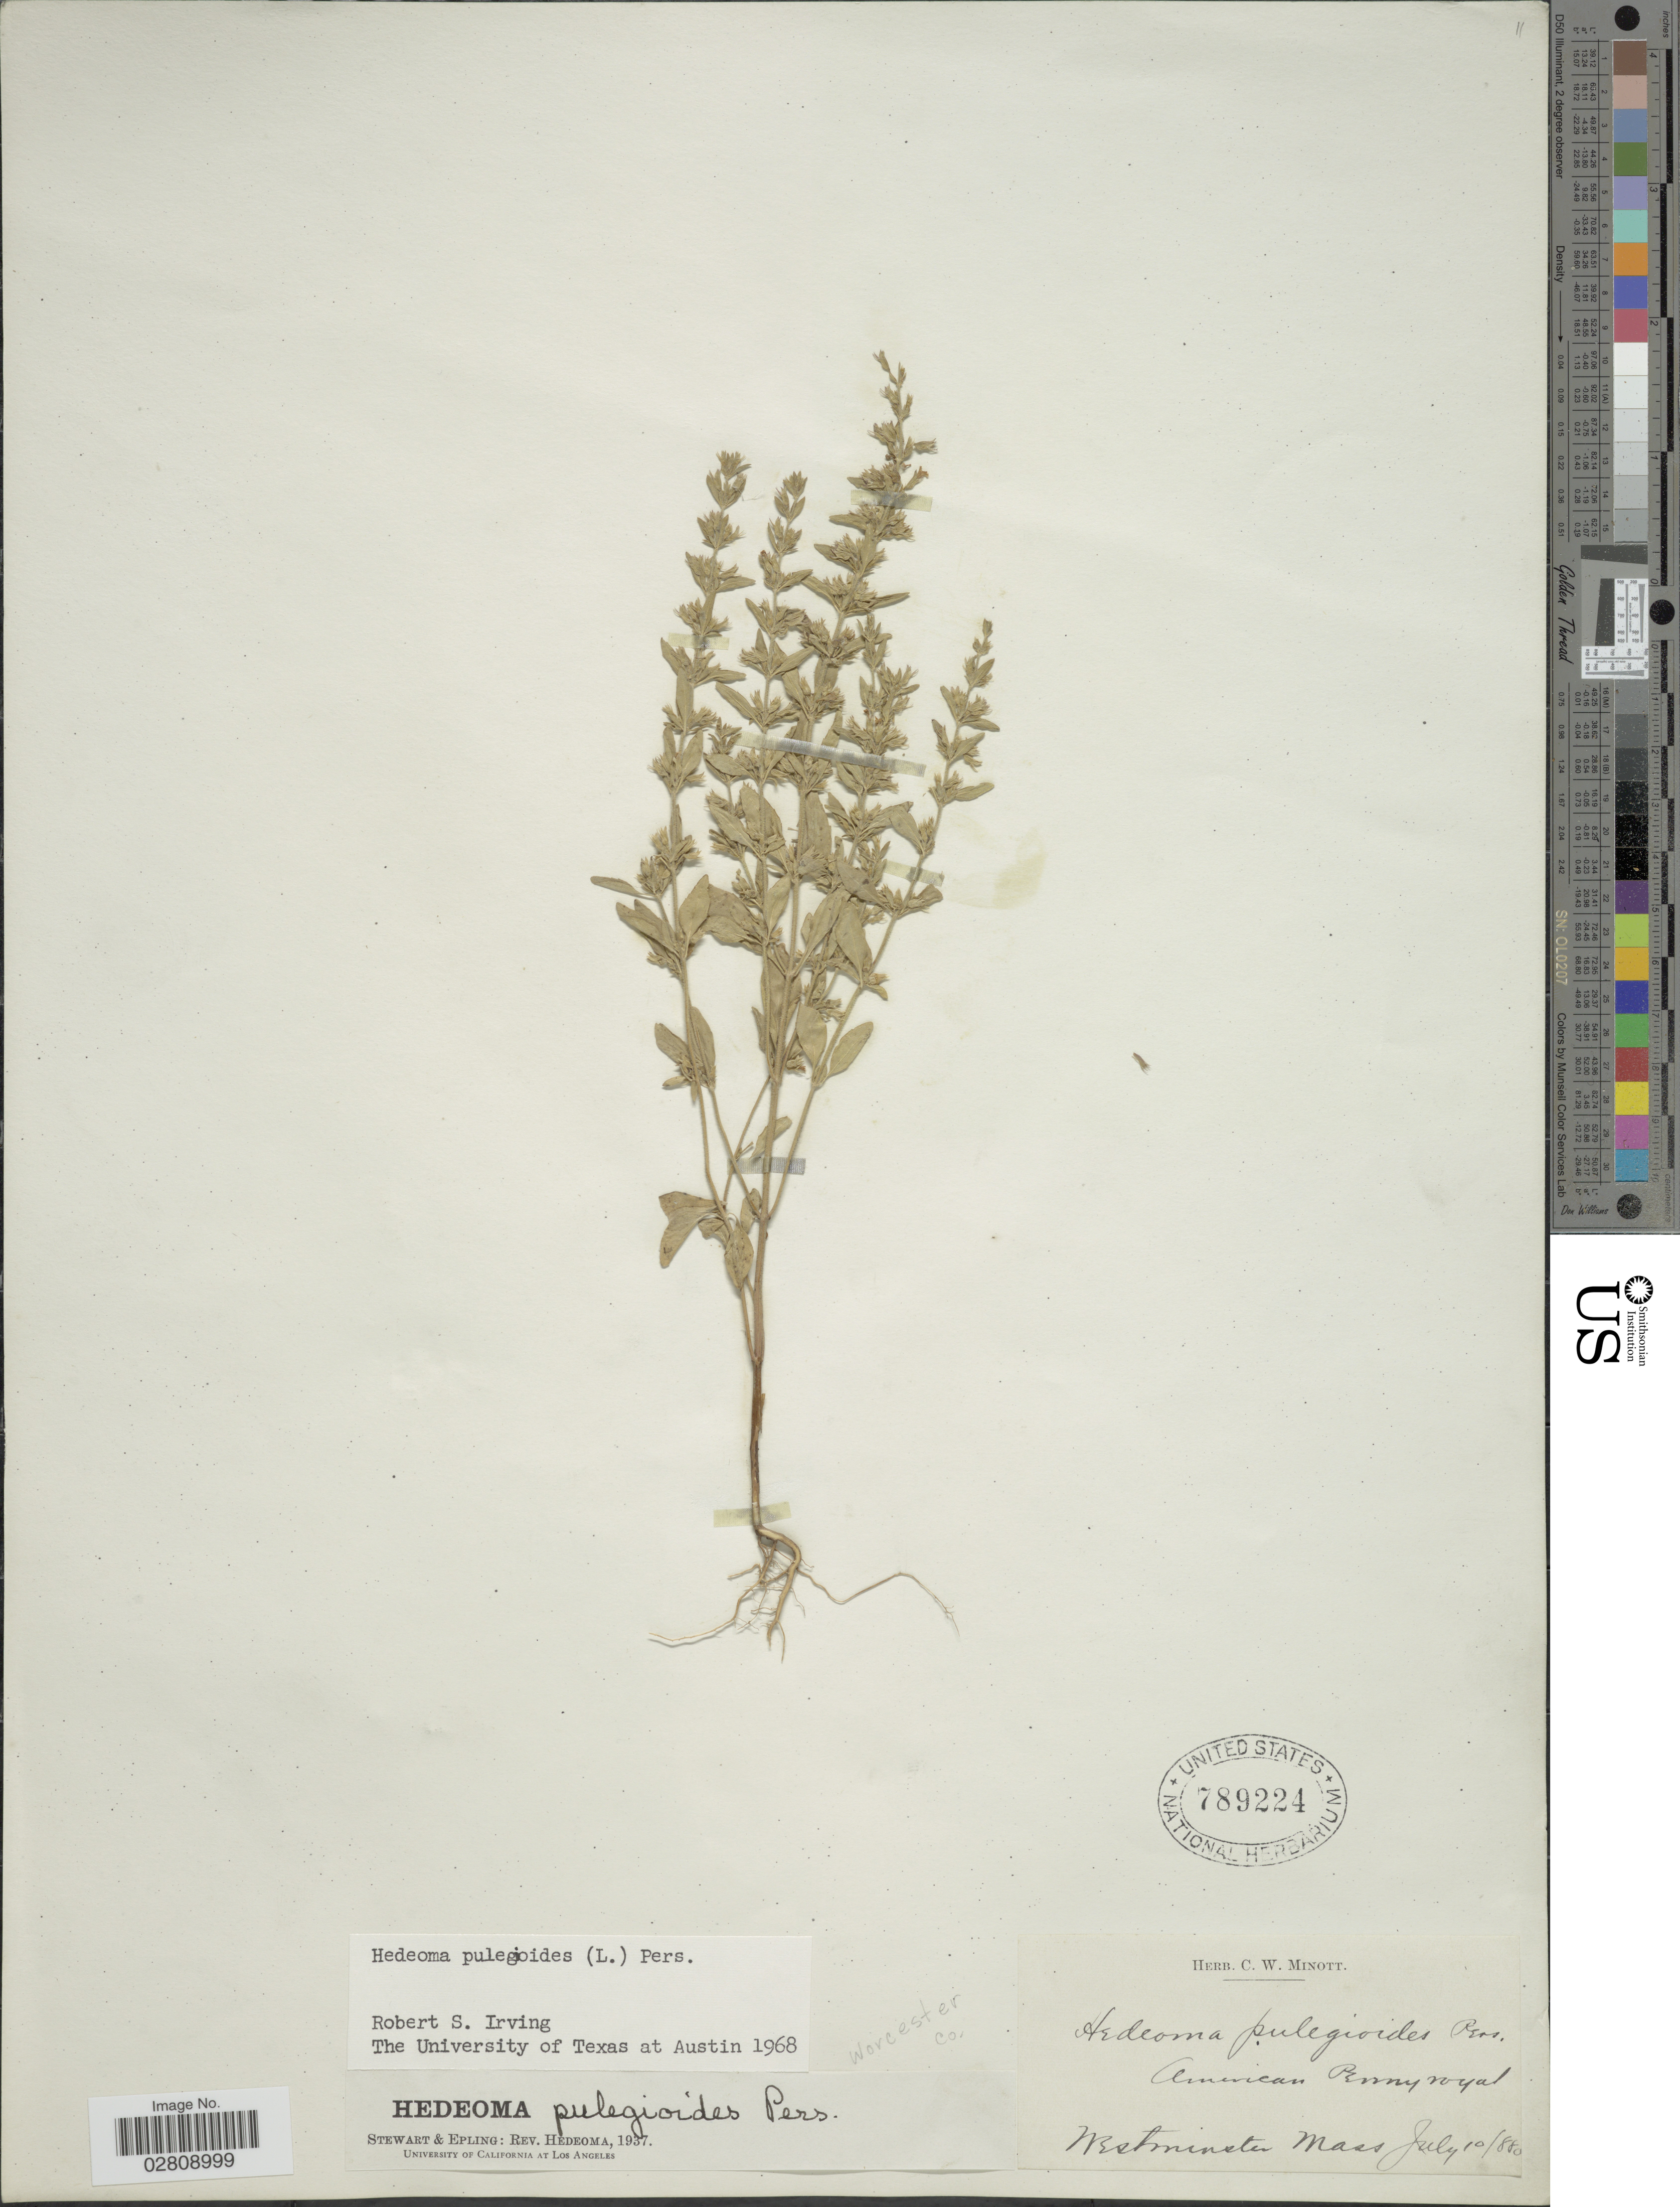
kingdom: Plantae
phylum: Tracheophyta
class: Magnoliopsida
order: Lamiales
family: Lamiaceae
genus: Hedeoma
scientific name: Hedeoma pulegioides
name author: (L.) Pers.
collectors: ex herb. C. W. Minott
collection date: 1880-07-10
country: United States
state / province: Massachusetts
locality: Westminster. Worcester Co.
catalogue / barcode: US 789224